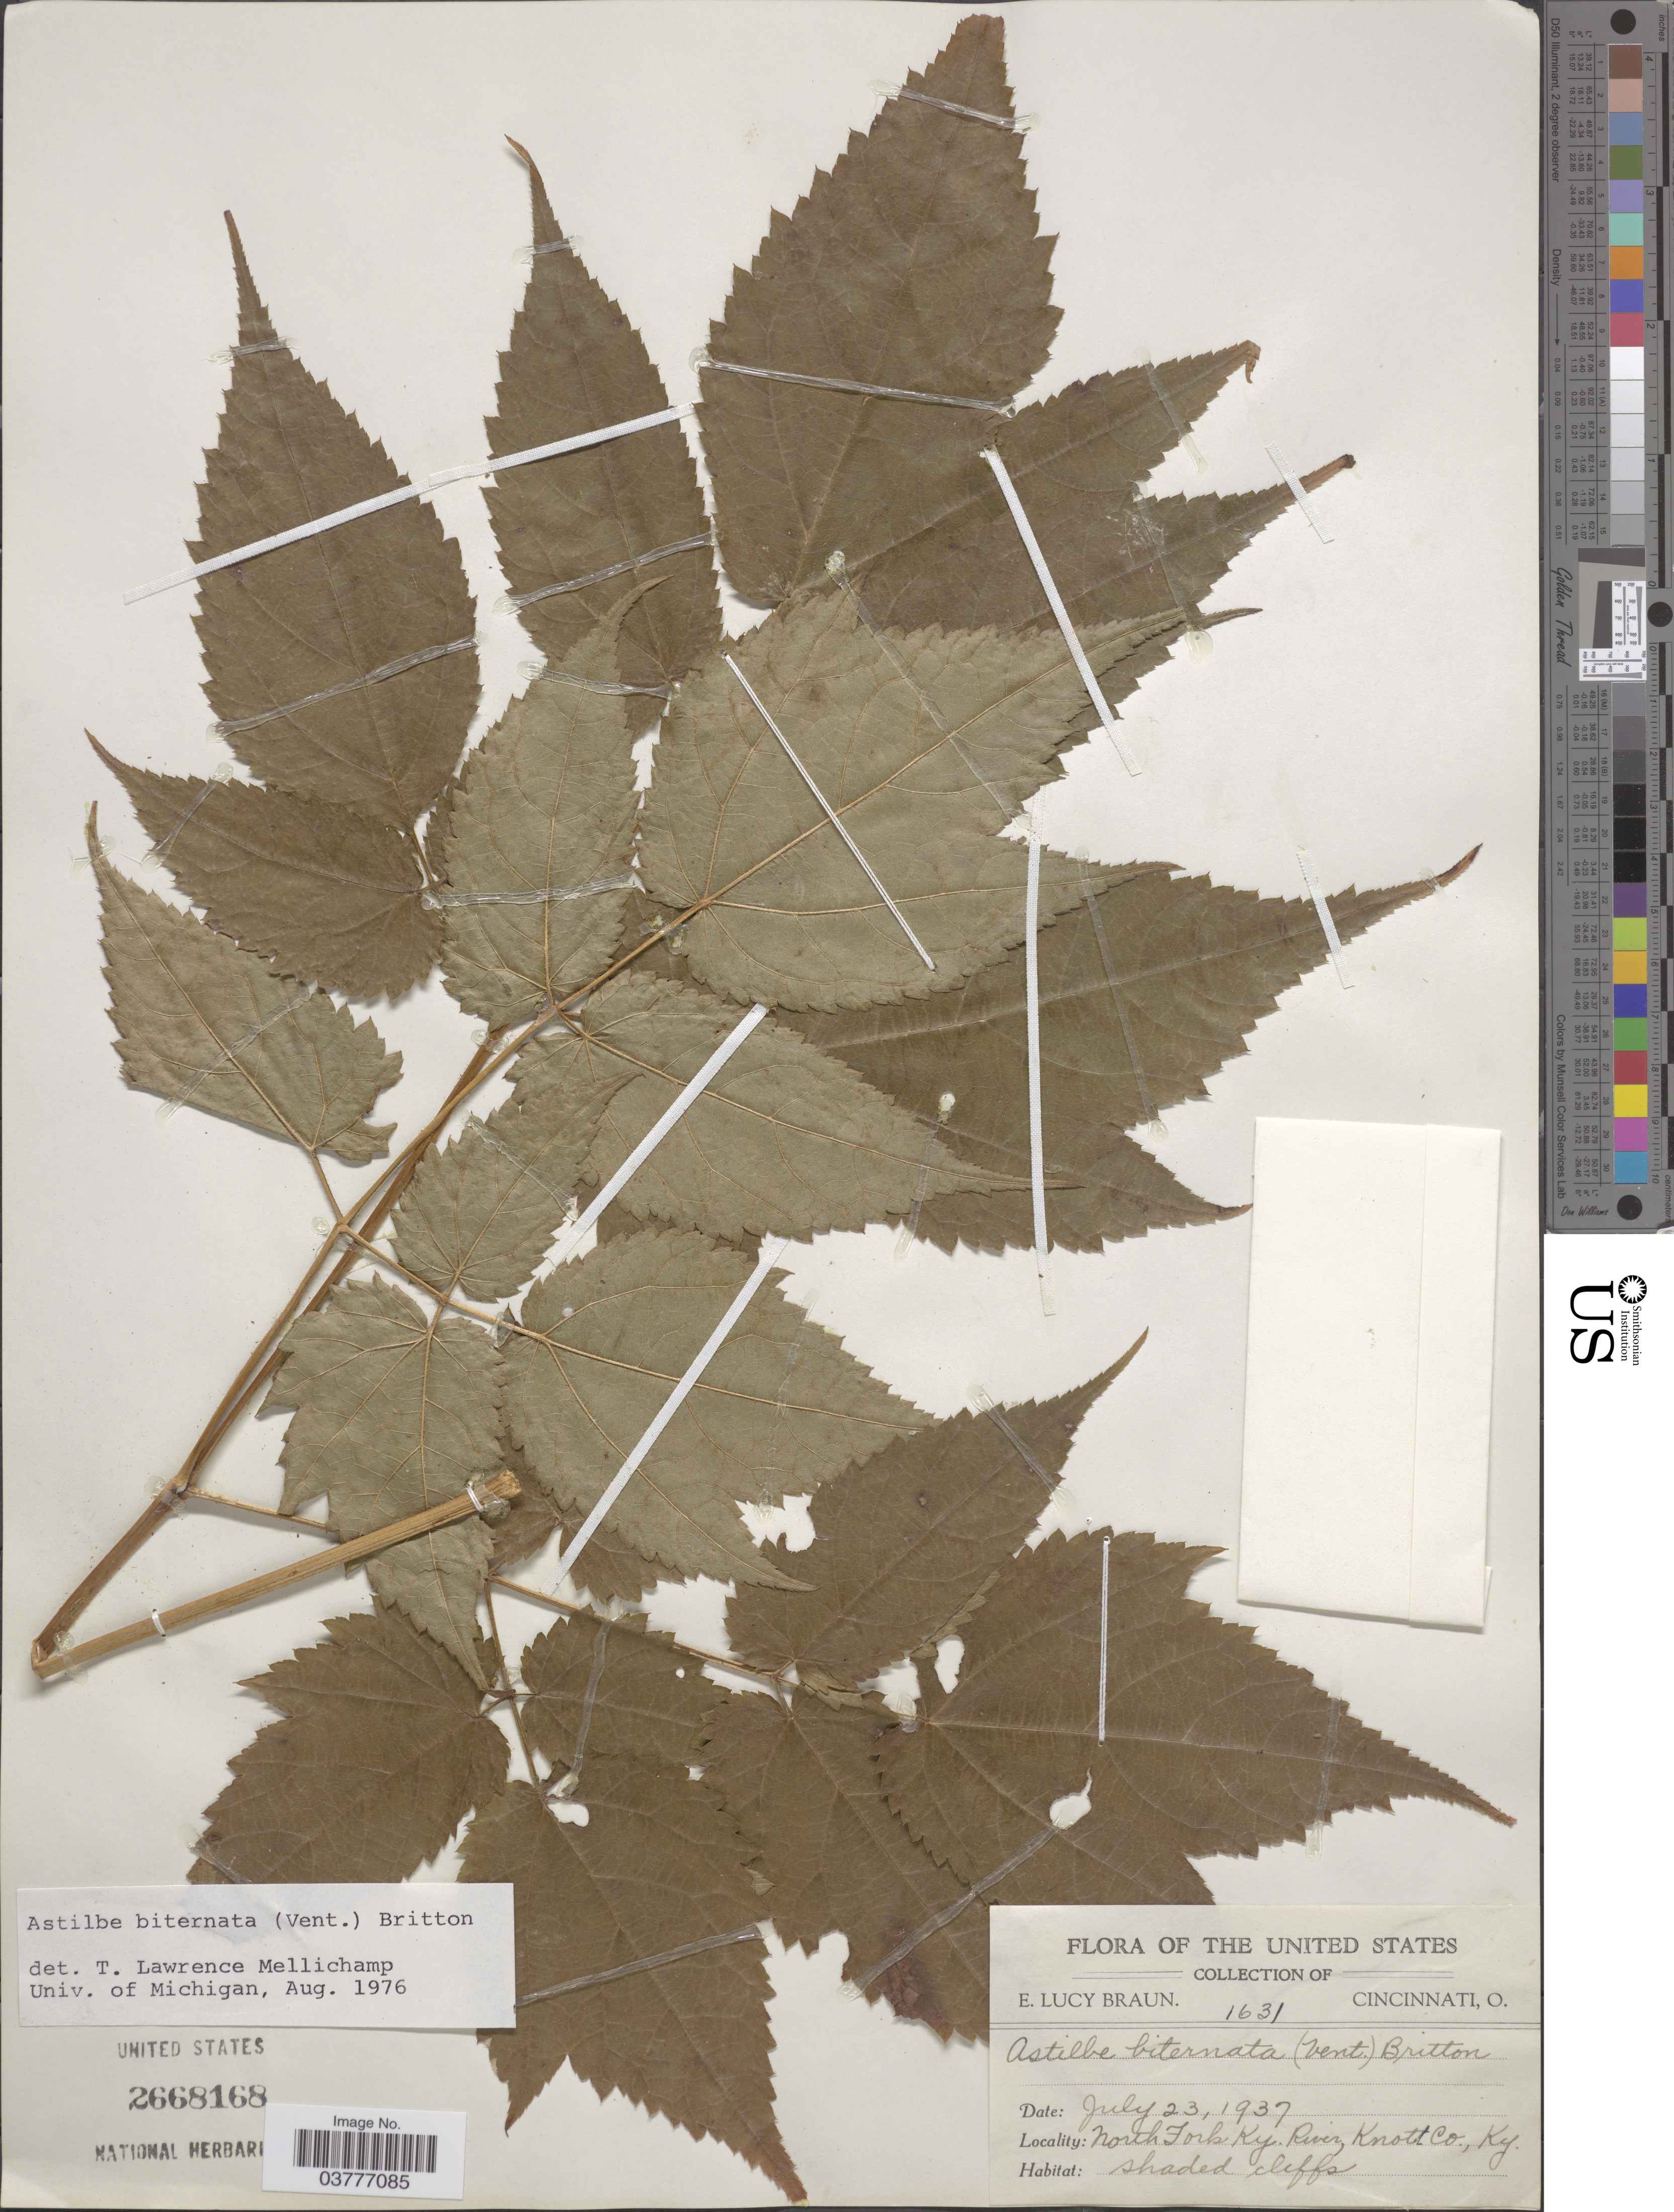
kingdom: Plantae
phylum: Tracheophyta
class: Magnoliopsida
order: Saxifragales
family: Saxifragaceae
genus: Astilbe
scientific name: Astilbe biternata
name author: (Vent.) Britton ex Kearney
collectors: E. L. Braun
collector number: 1631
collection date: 1937-07-23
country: United States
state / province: Kentucky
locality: North Fork Ky. River, Knott Co.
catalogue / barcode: US 2668168